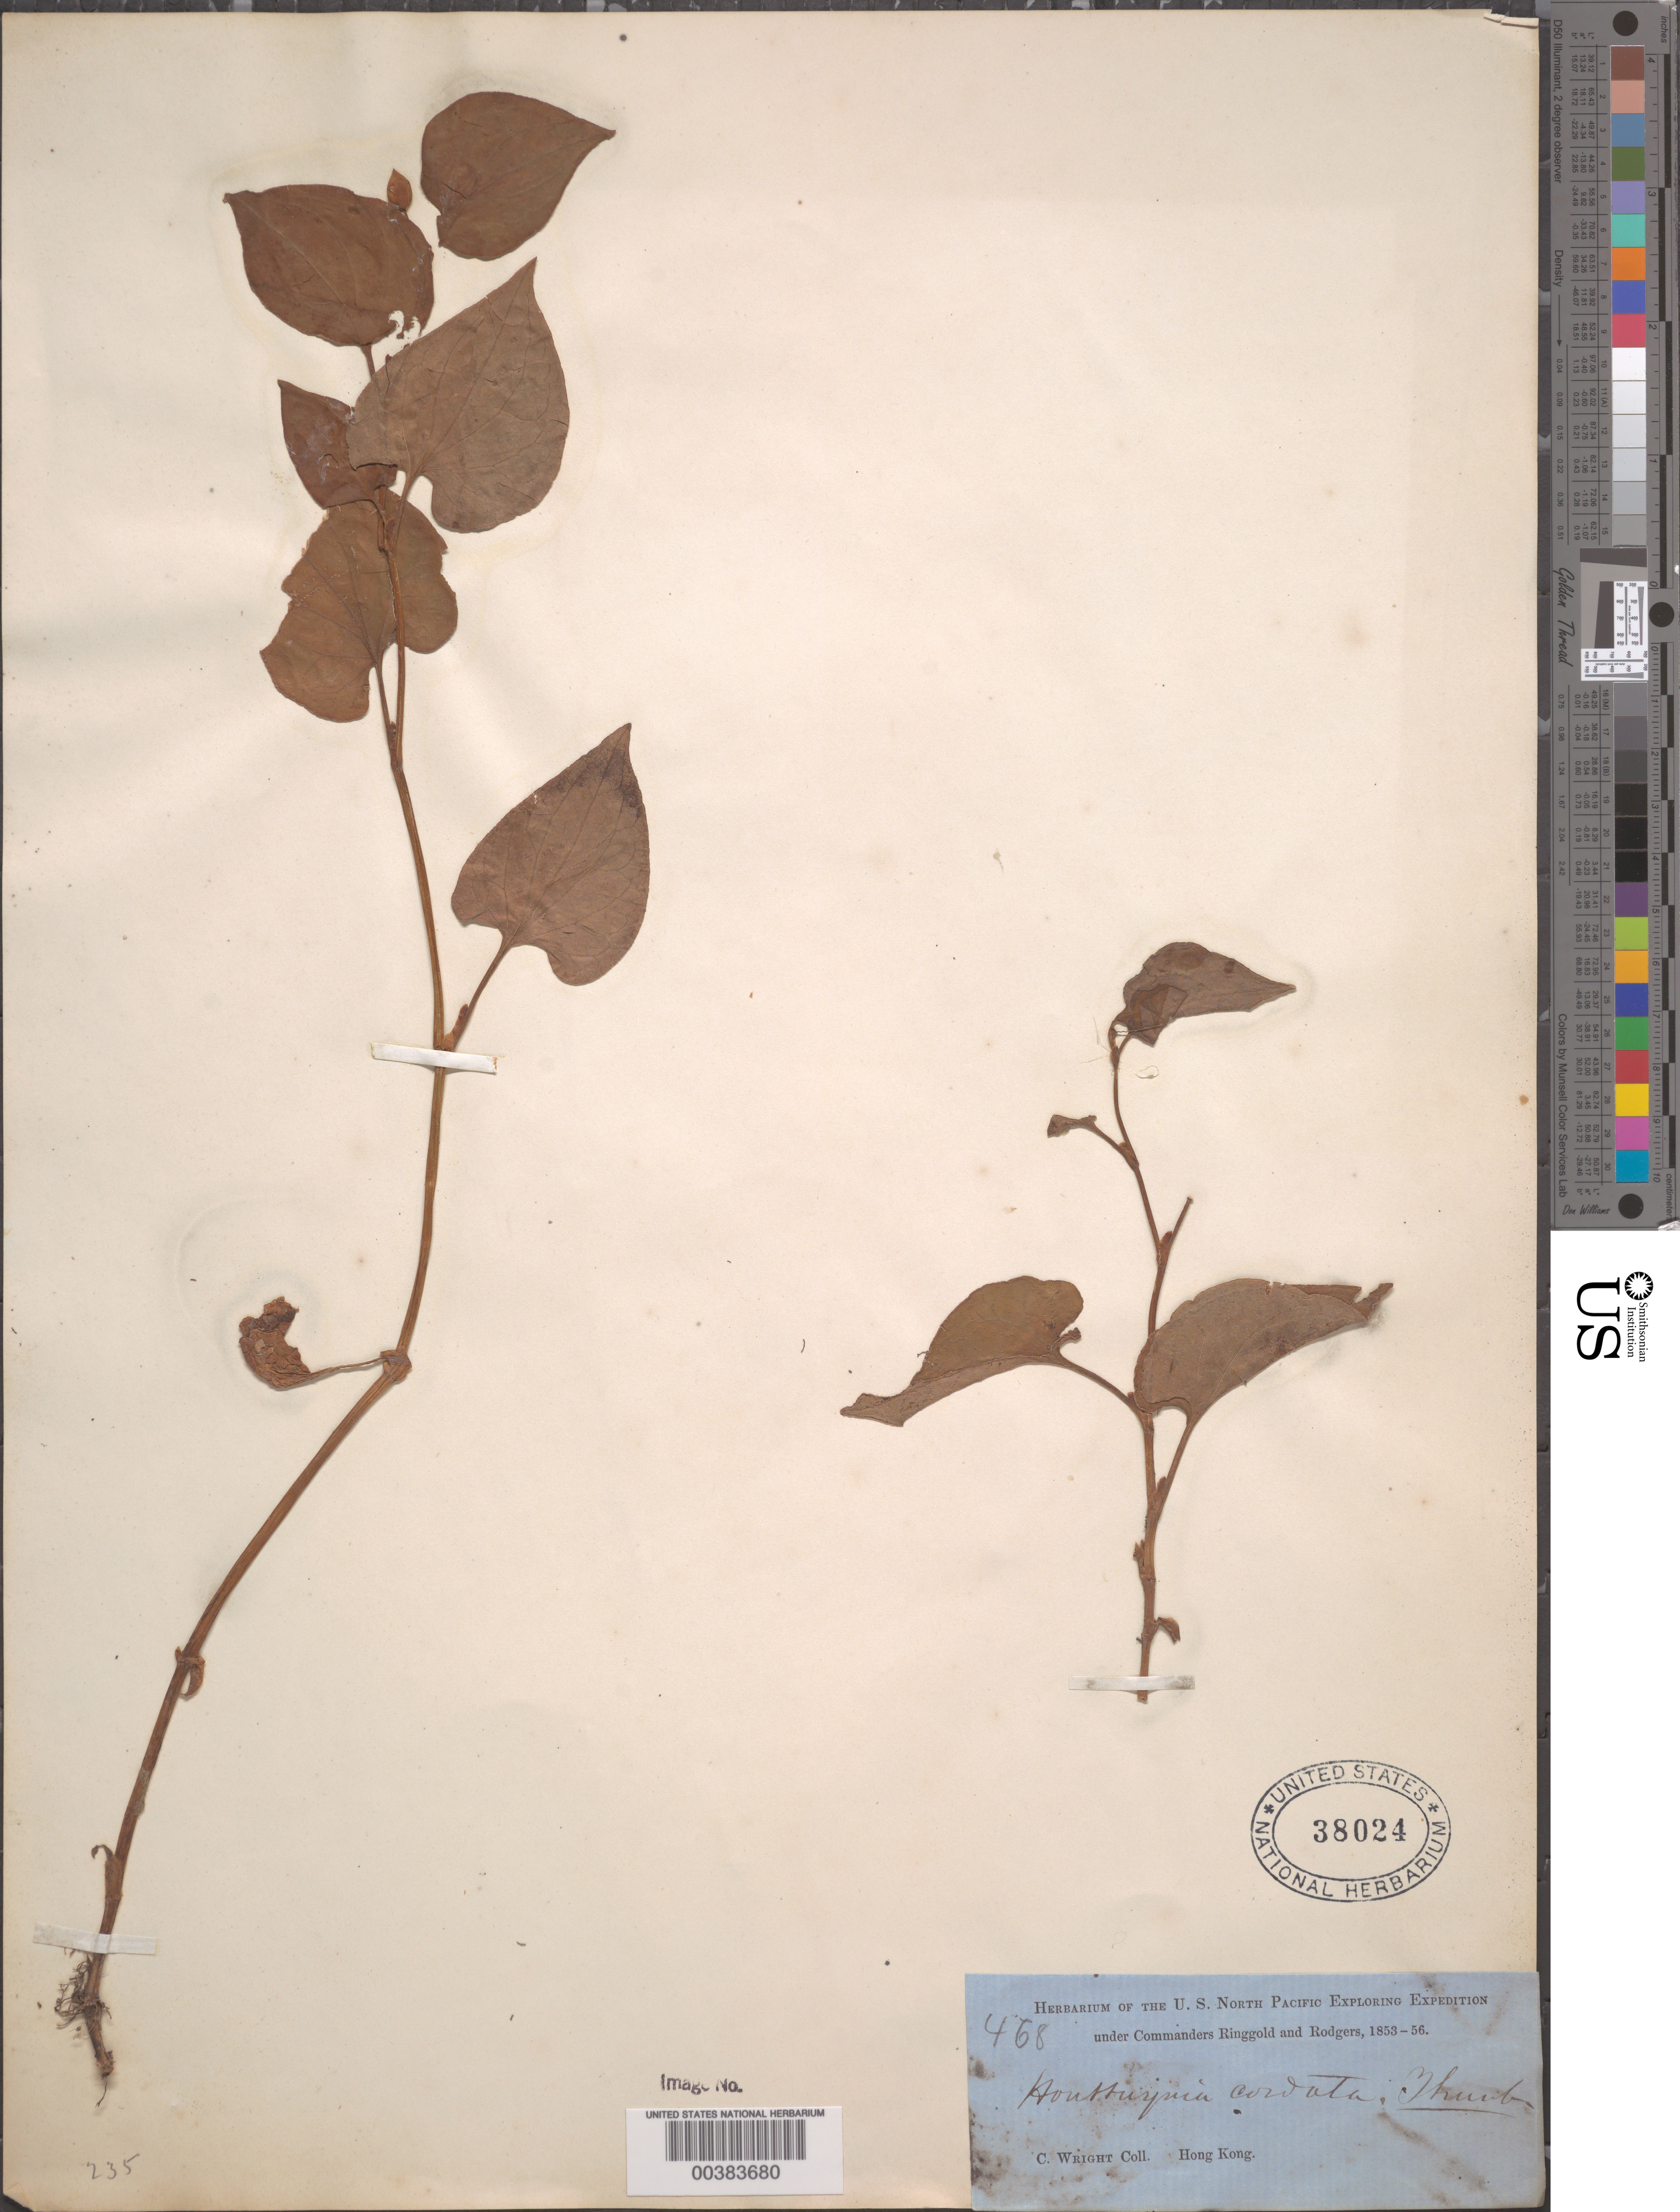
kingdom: Plantae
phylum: Tracheophyta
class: Magnoliopsida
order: Piperales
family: Saururaceae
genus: Houttuynia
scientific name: Houttuynia cordata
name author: Thunb.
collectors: C. Wright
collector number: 262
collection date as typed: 1853 to -- -- 1856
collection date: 1853/1856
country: China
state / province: Hong Kong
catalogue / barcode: US 38024